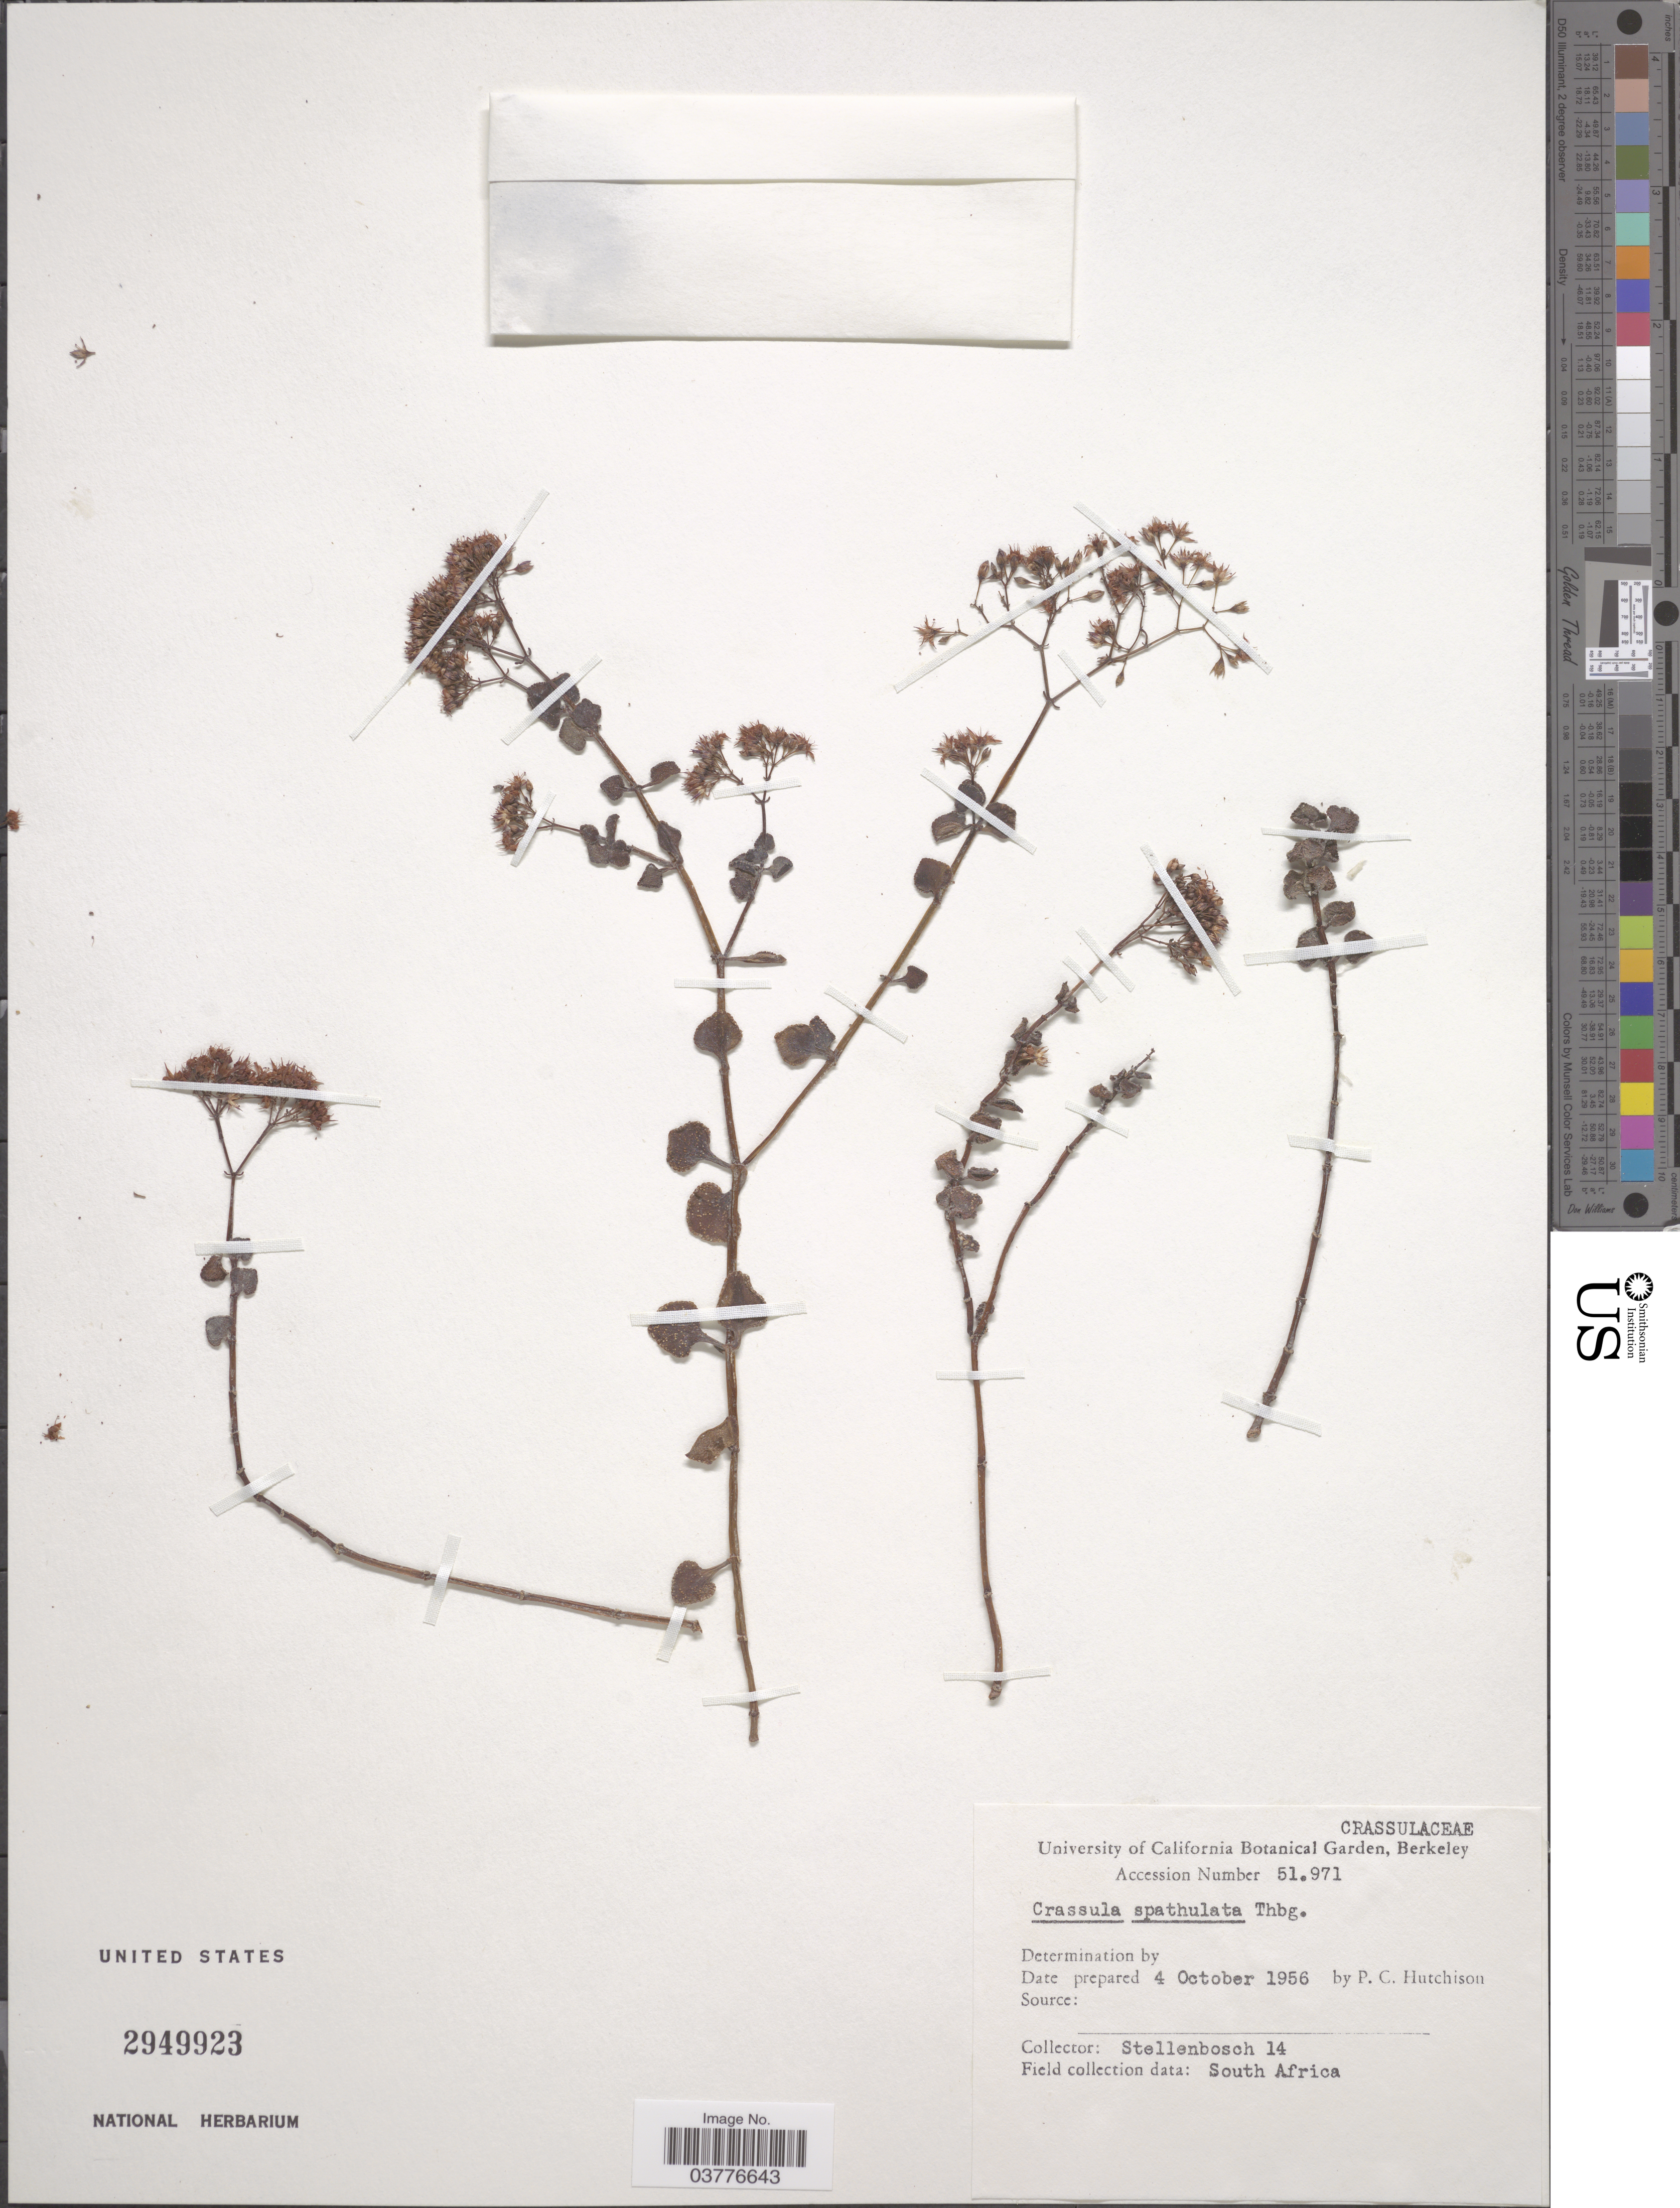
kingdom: Plantae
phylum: Tracheophyta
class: Magnoliopsida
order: Saxifragales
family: Crassulaceae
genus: Crassula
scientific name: Crassula spathulata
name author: Thunb.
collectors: P. C. Hutchison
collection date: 1956-10-04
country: United States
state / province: California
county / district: Alameda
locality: University of California Botanical Garden, Berkeley.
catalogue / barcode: US 2949923